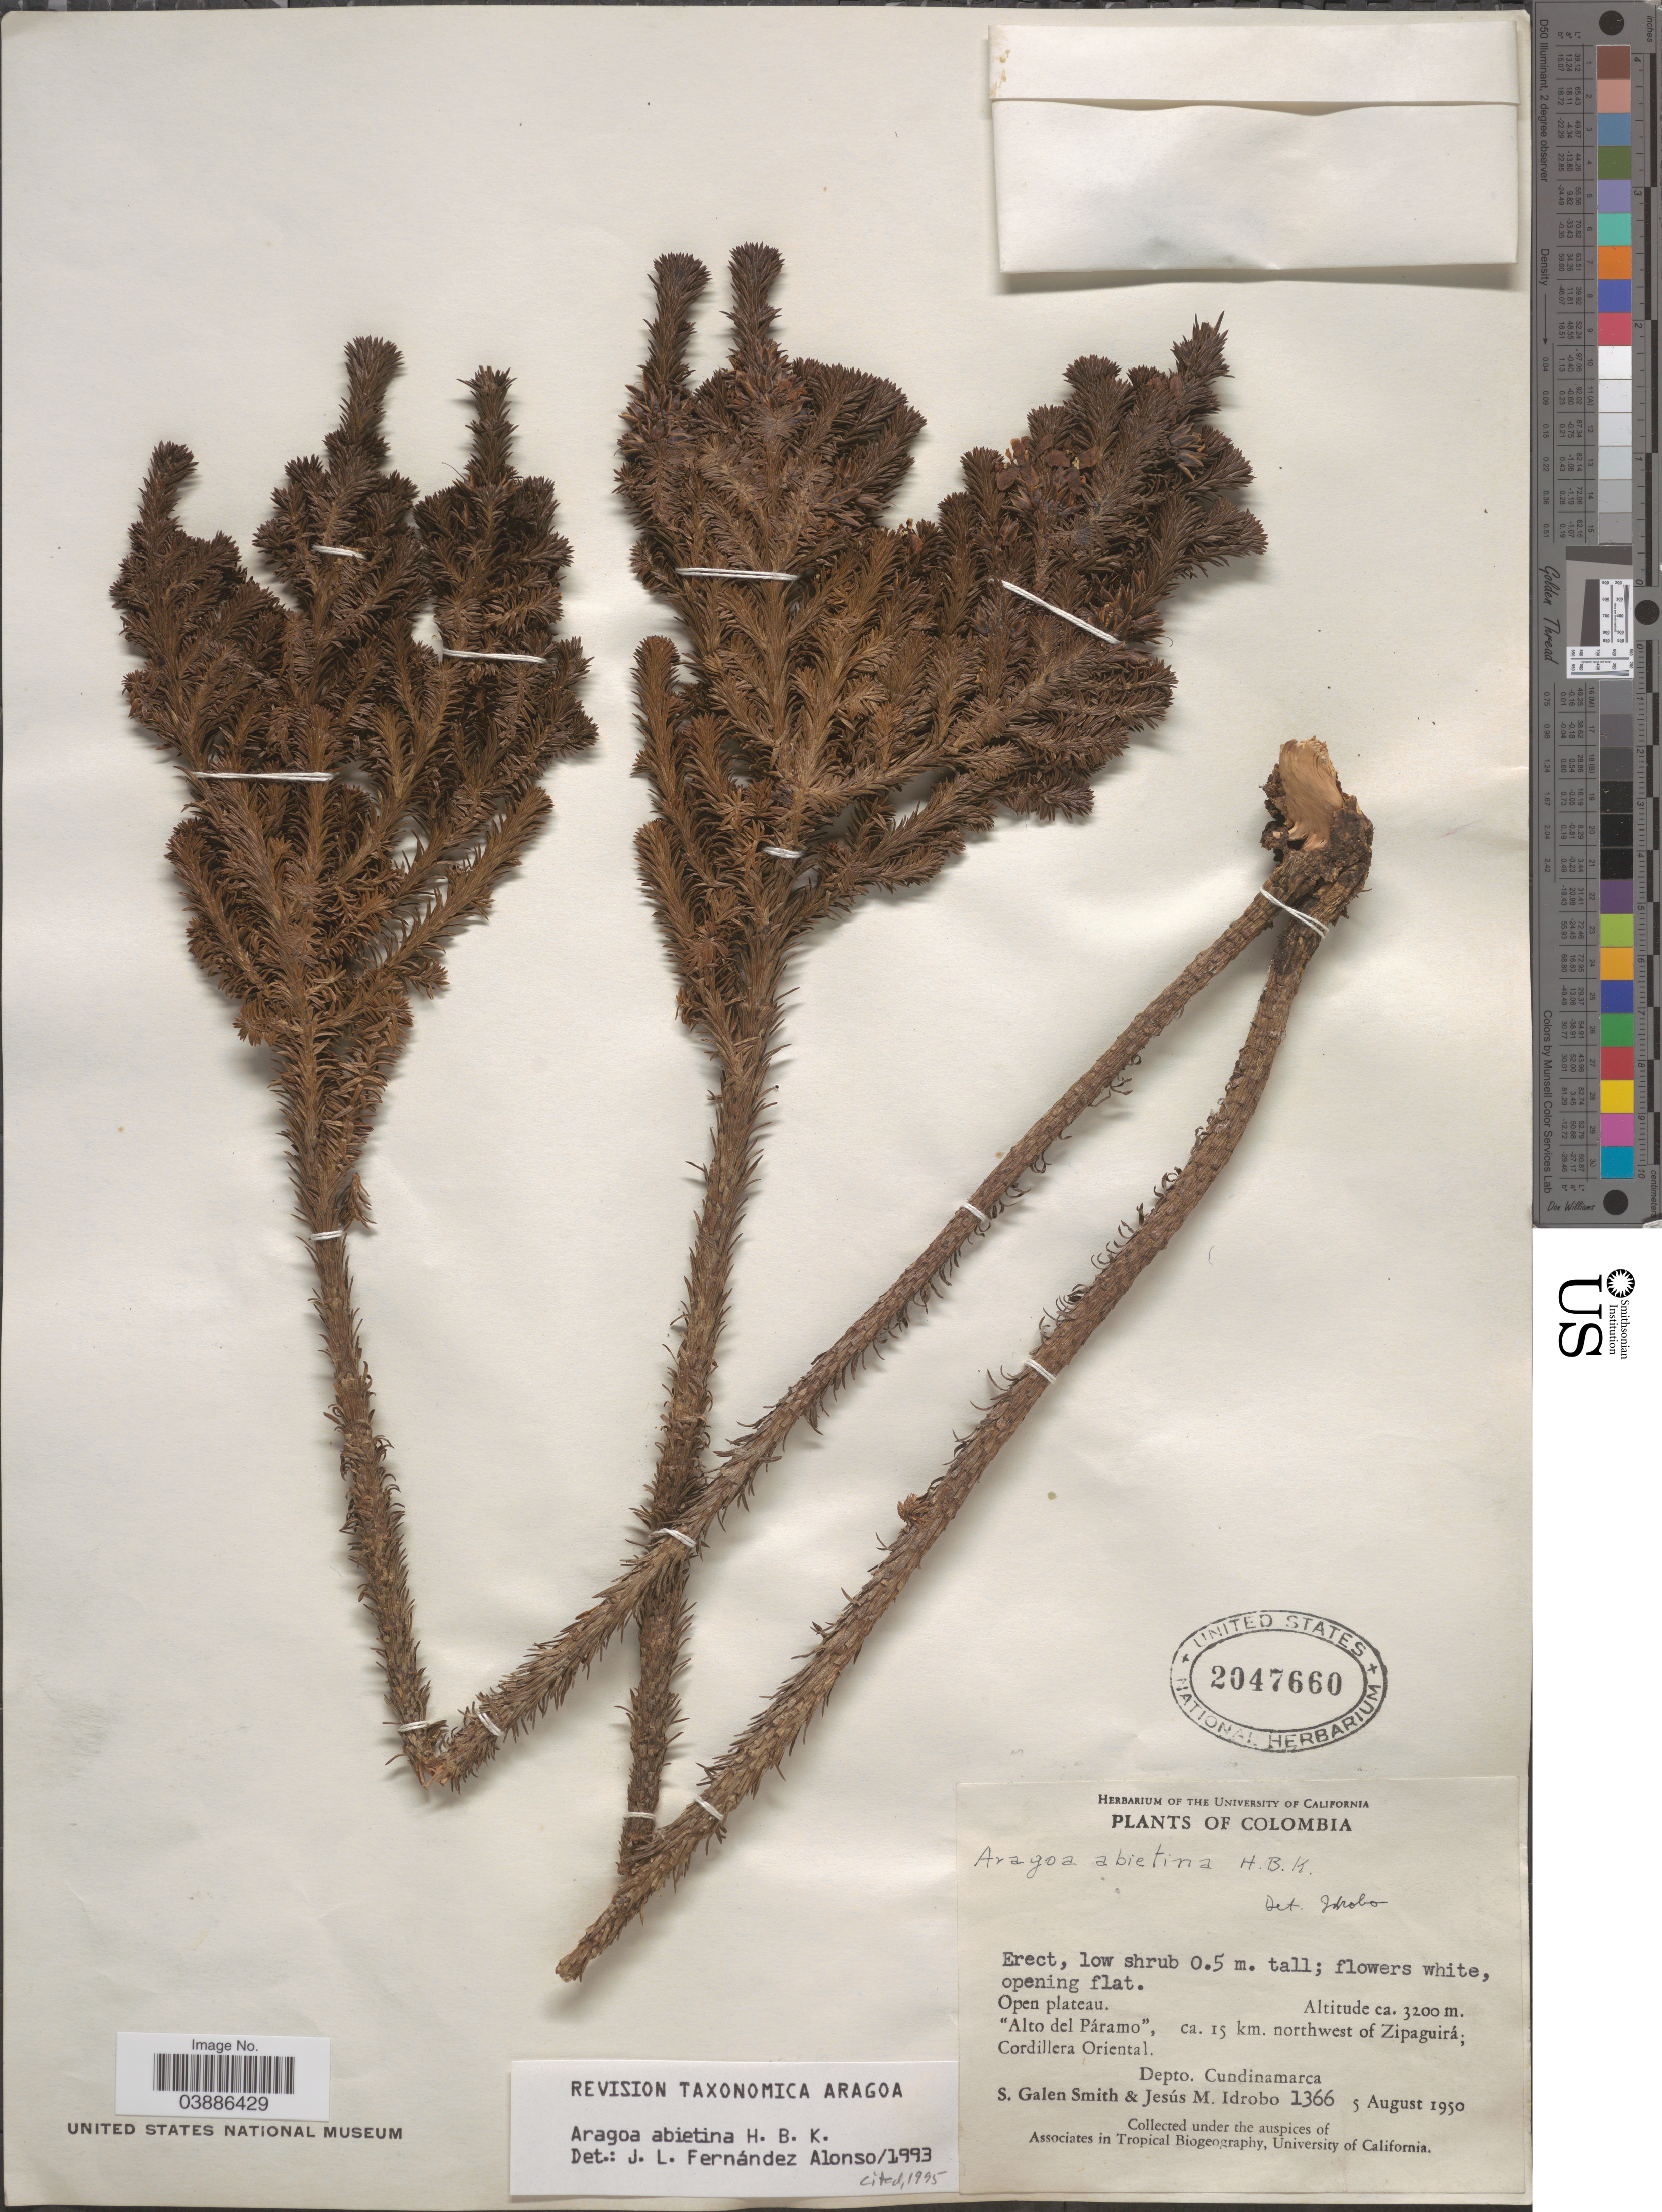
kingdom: Plantae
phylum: Tracheophyta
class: Magnoliopsida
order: Lamiales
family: Plantaginaceae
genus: Aragoa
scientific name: Aragoa abietina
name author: Kunth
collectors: S. G. Smith & J. M. Idrobo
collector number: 1366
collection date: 1950-08-05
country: Colombia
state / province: Cundinamarca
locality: Open plateau. "Alto del Páramo", ca. 15 km. northwest of Zipaguirá; Cordillera Oriental. Depto. Cundinamarca.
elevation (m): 3200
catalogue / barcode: US 2047660